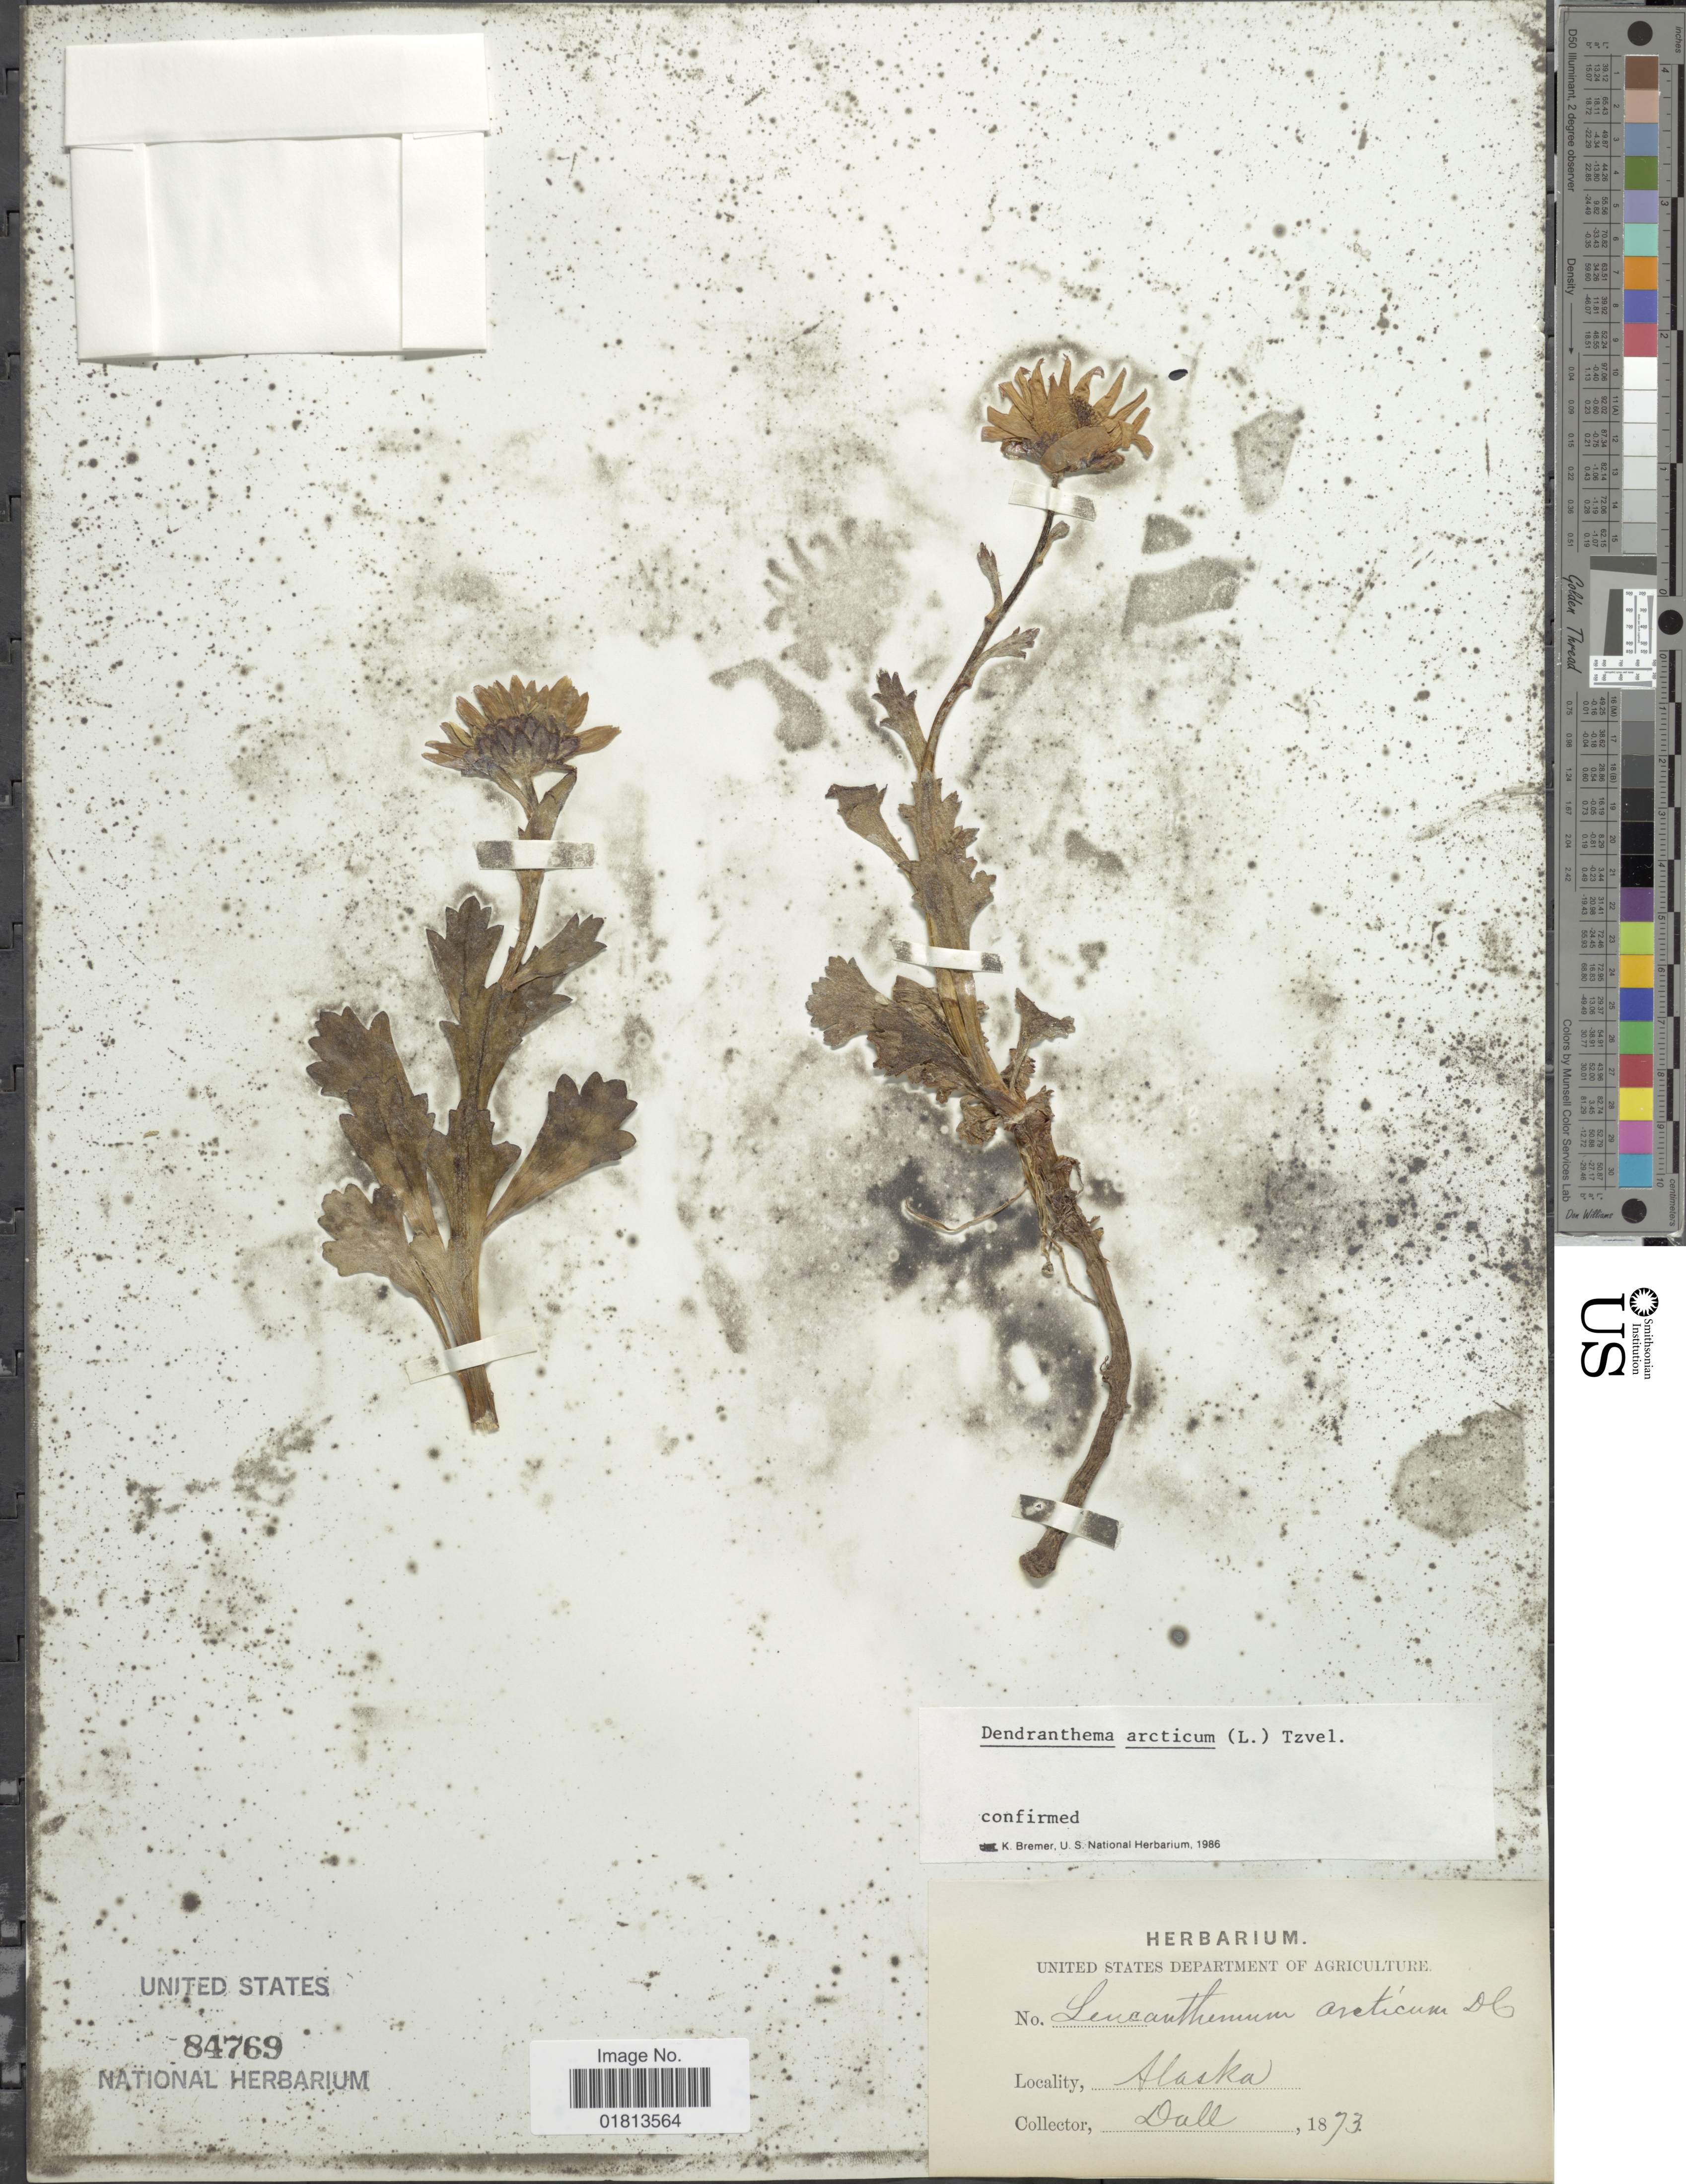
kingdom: Plantae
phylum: Tracheophyta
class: Magnoliopsida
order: Asterales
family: Asteraceae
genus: Dendranthema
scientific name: Dendranthema arcticum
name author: (L.) Tzvelev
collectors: -. Dall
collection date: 1873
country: United States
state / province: Alaska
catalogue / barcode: US 84769